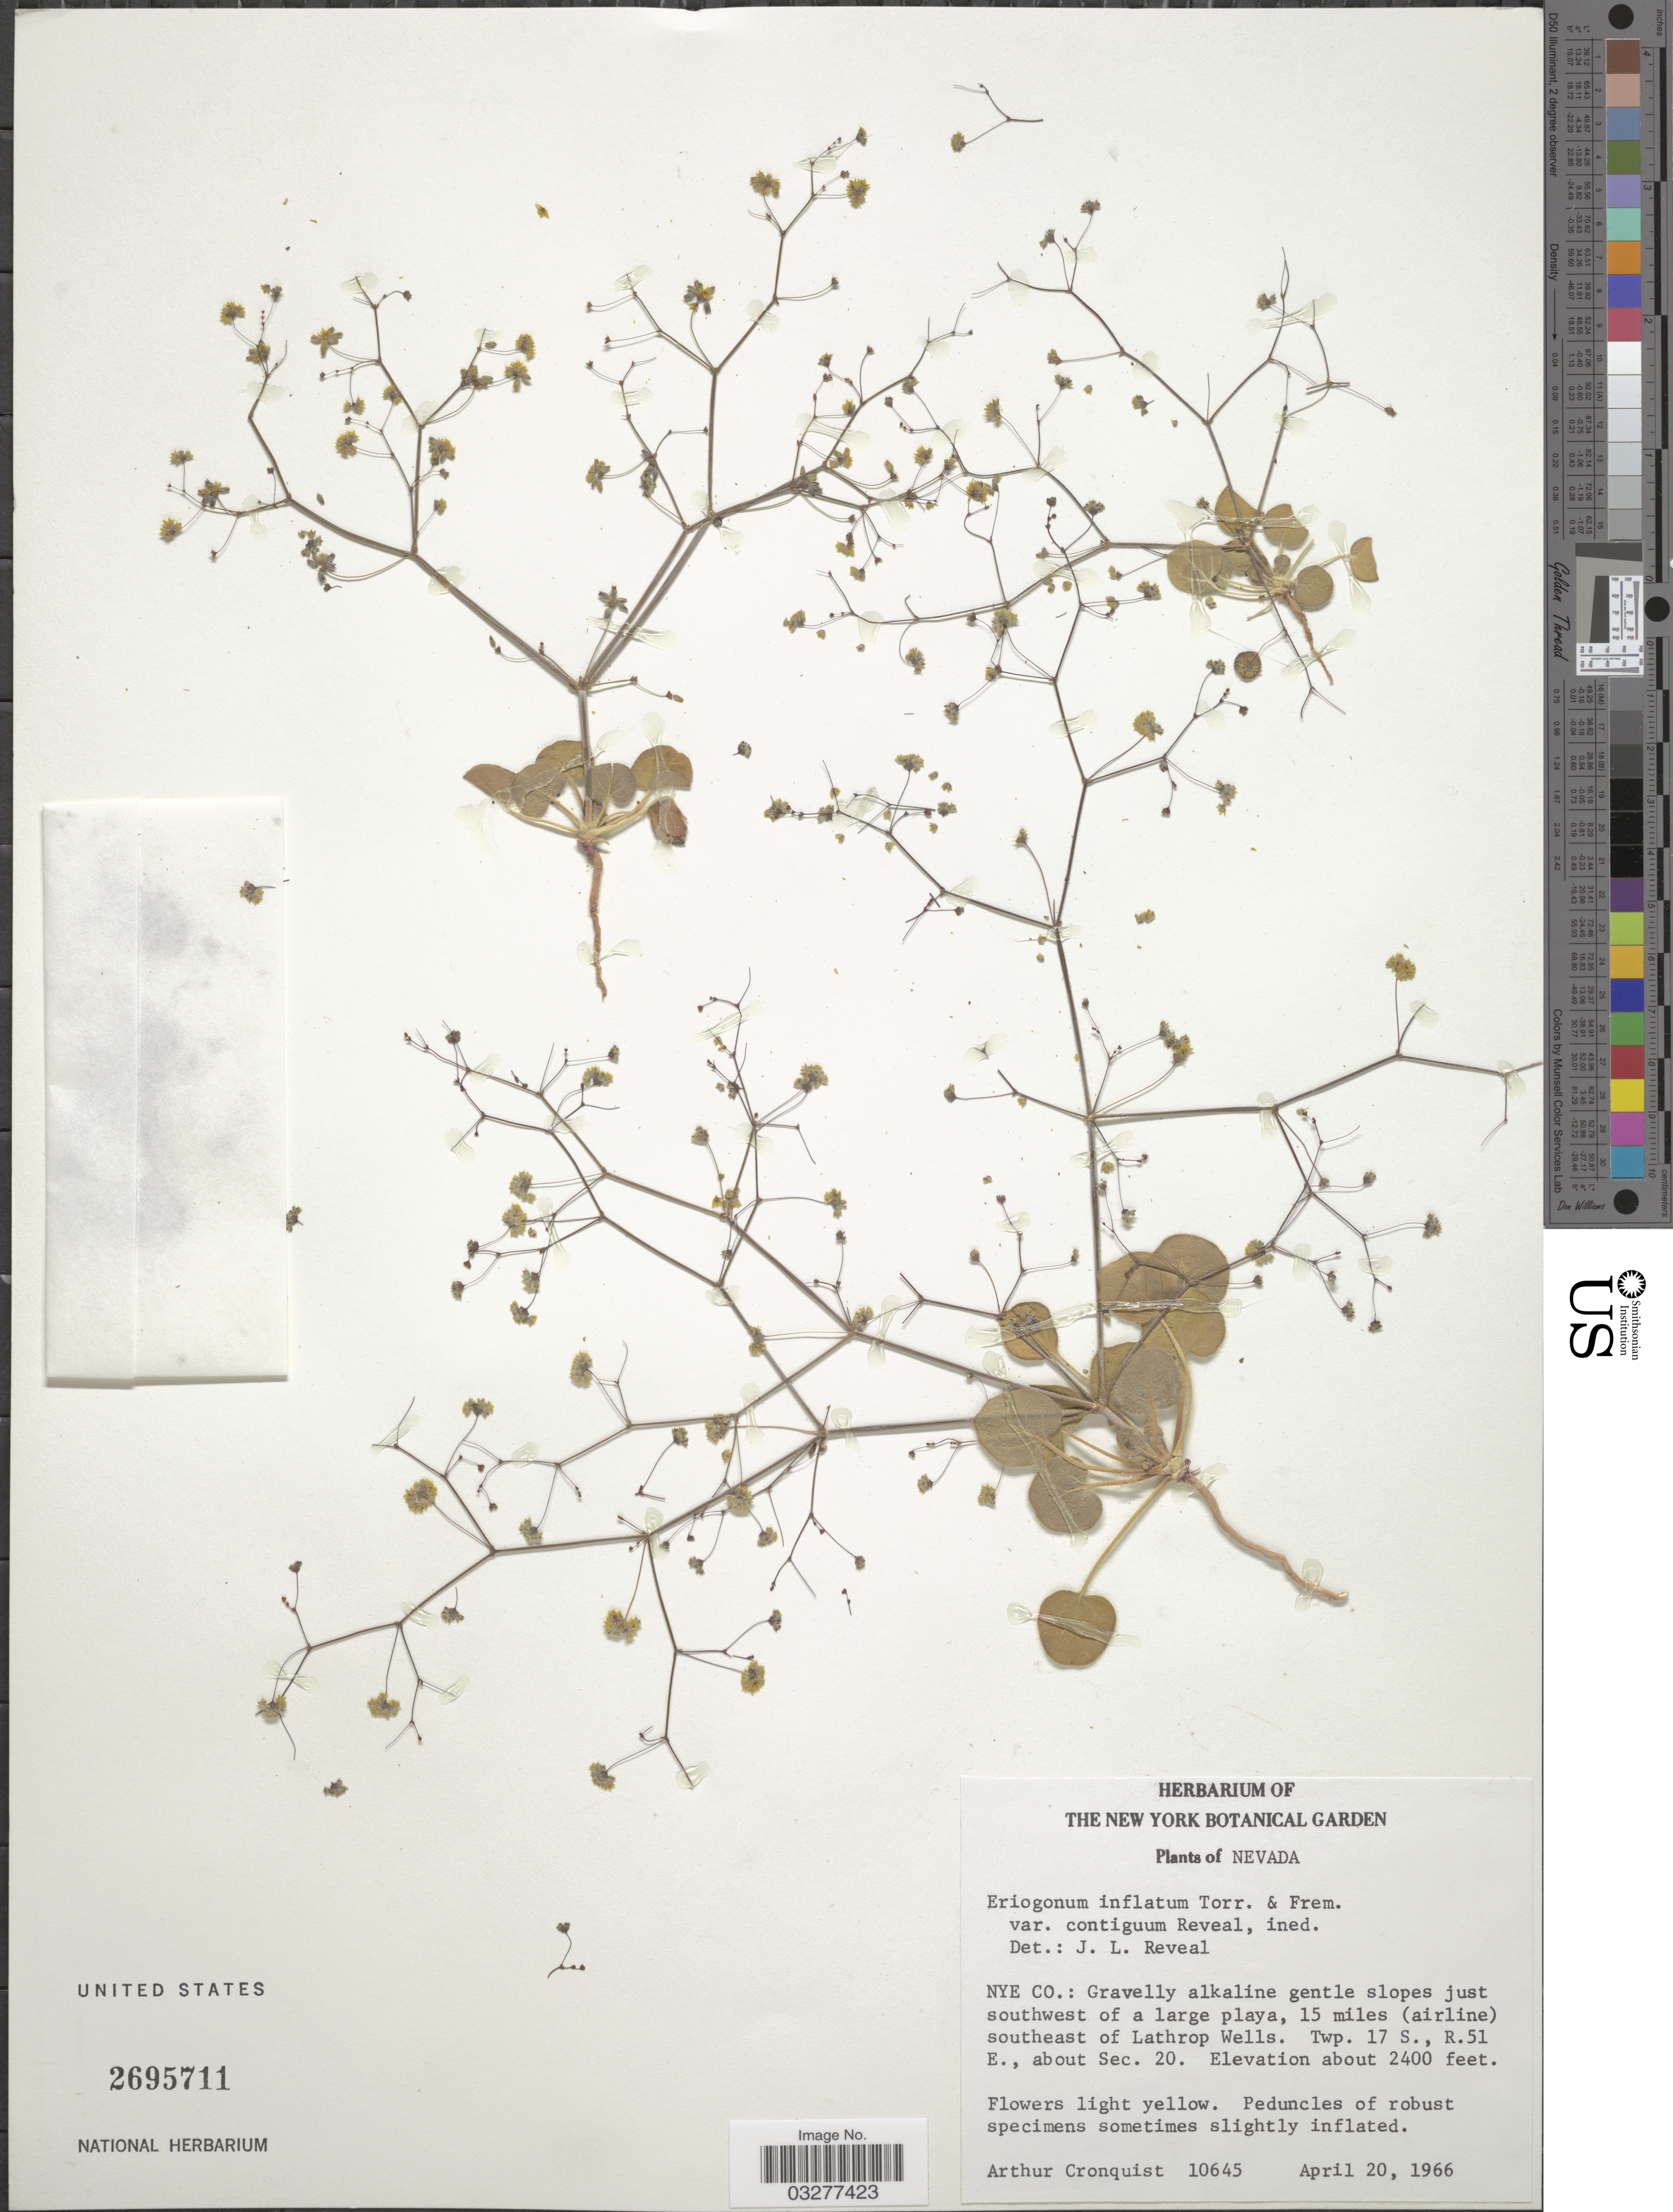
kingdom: Plantae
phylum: Tracheophyta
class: Magnoliopsida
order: Caryophyllales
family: Polygonaceae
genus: Eriogonum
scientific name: Eriogonum inflatum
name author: Torr. & Frém.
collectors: A. J. Cronquist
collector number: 10645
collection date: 1966-04-20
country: United States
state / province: Nevada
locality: Nye Co.: Gravelly alkaline gentle slopes just southwest of a large playa, 15 miles (airline) southeast of Lathrop Wells. Twp. 17S, R51E, about Sec.20.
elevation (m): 732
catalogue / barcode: US 2695711